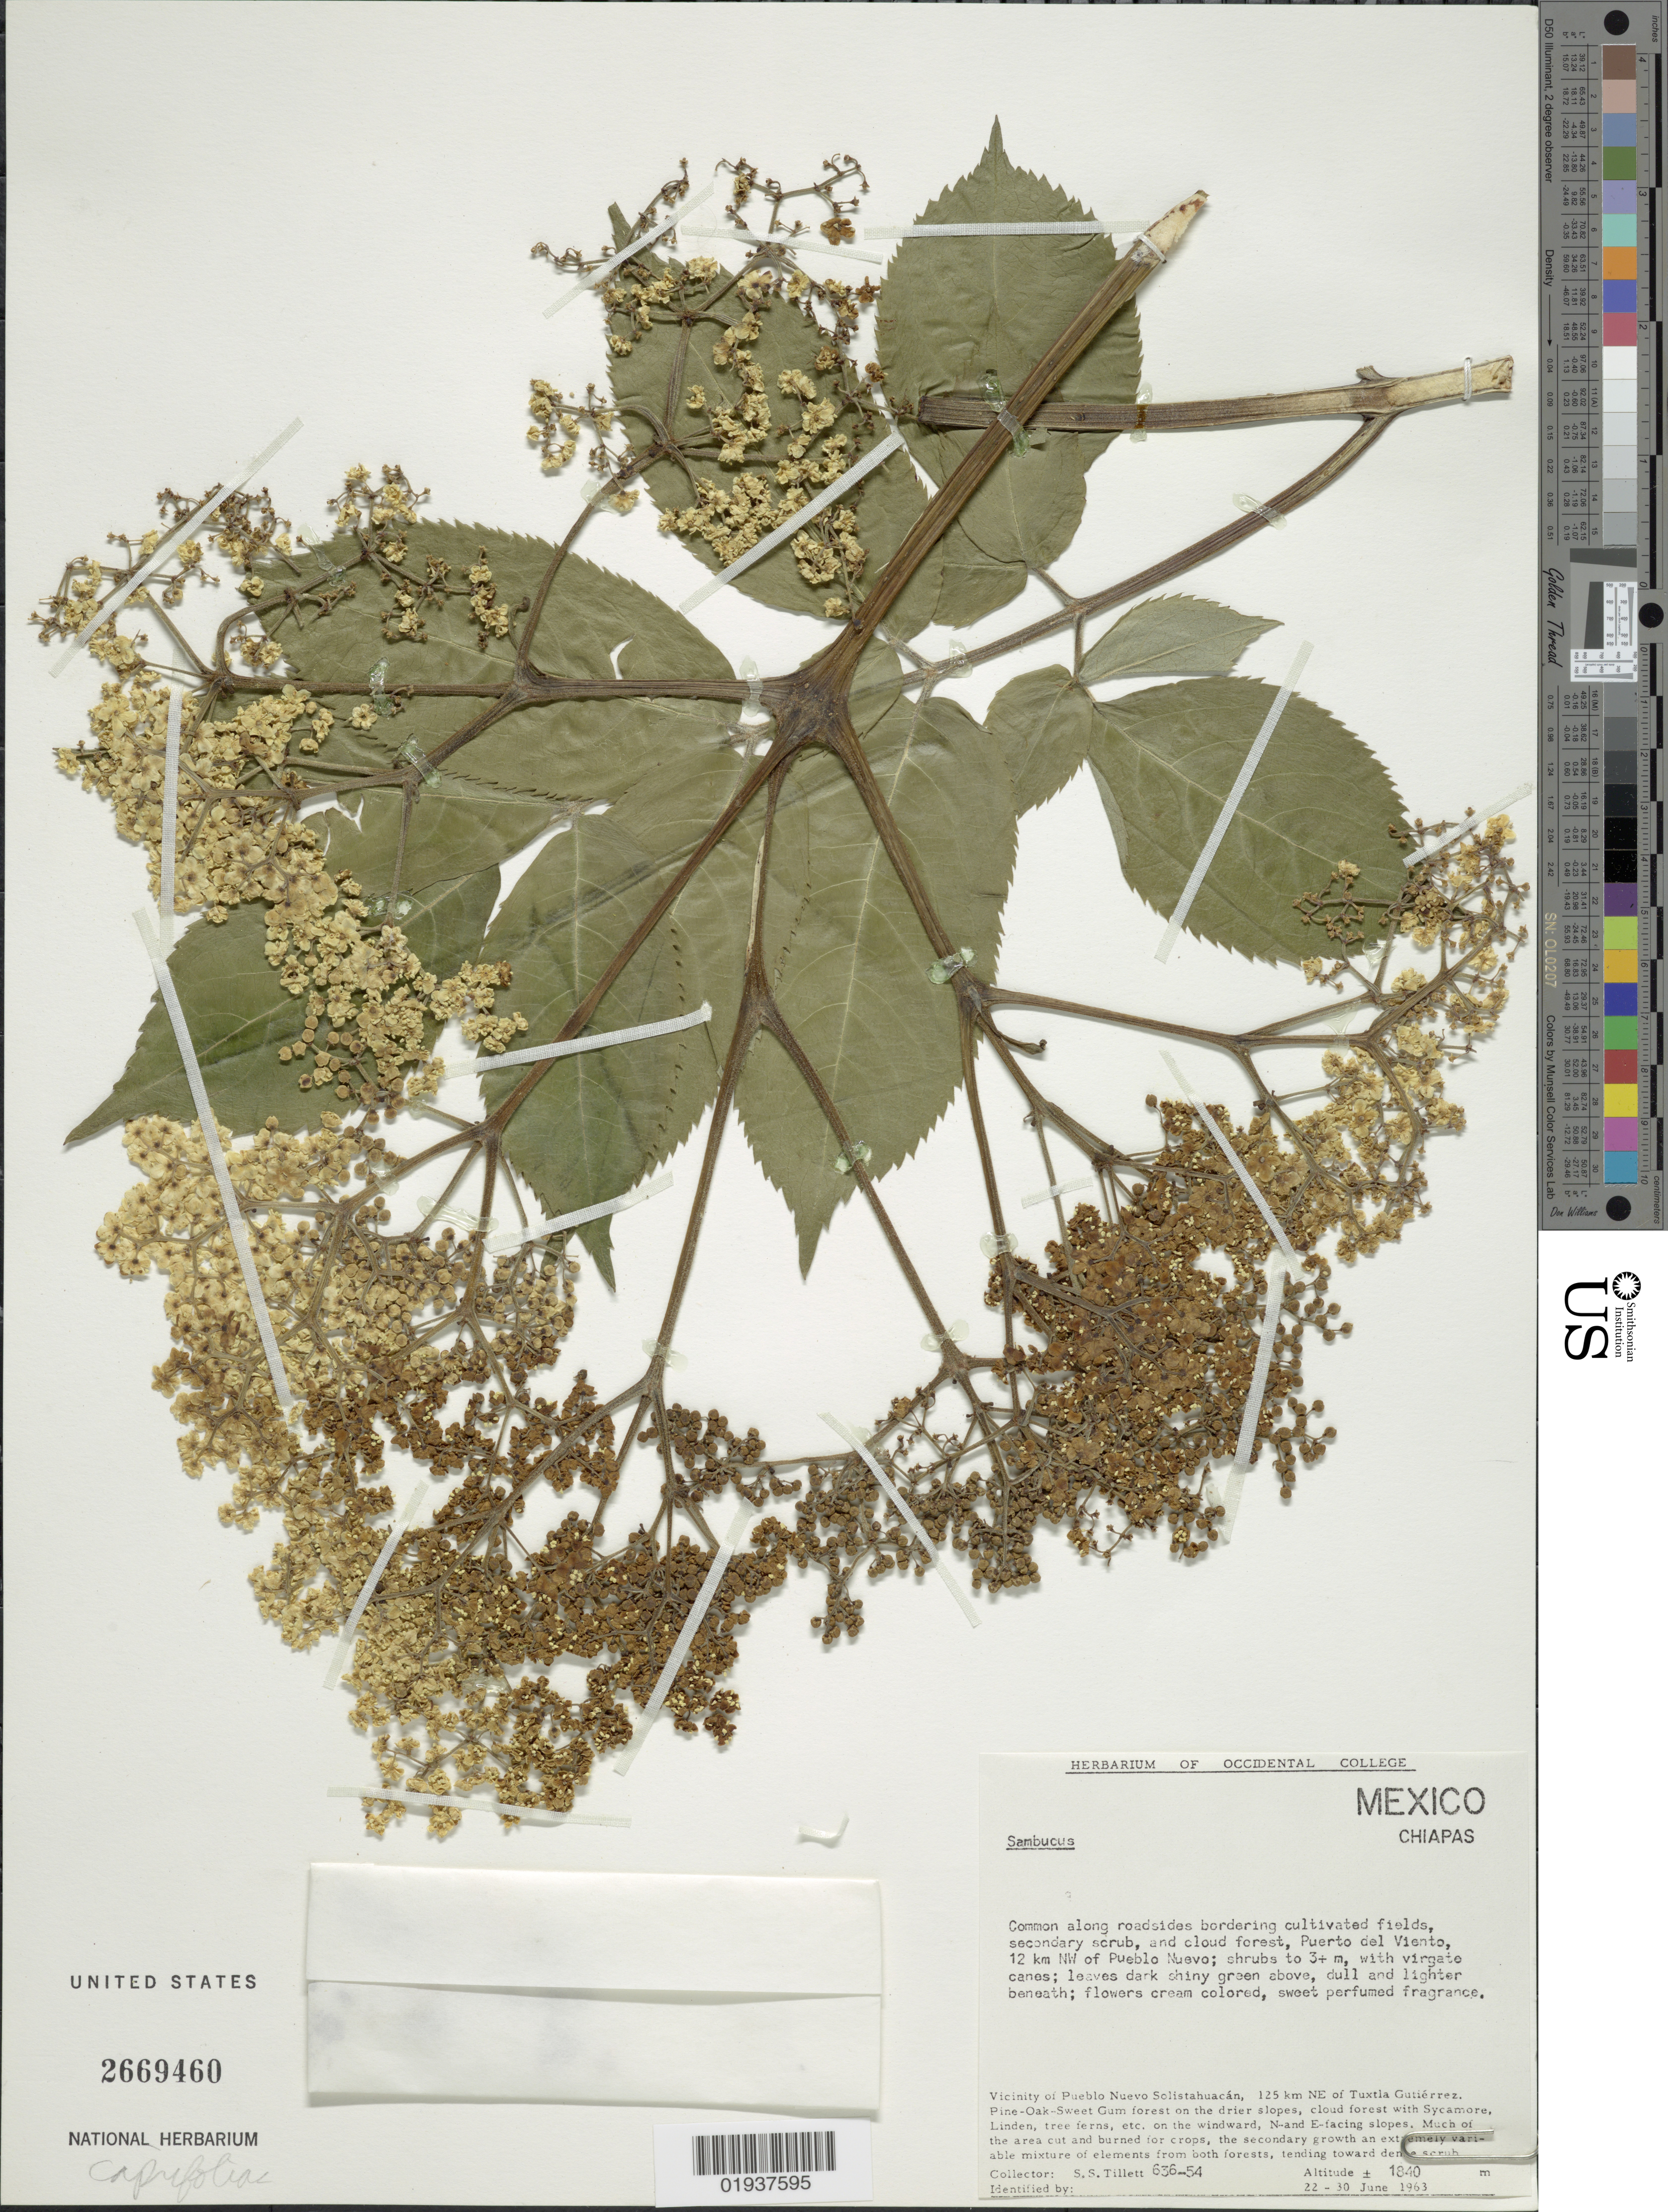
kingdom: Plantae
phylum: Tracheophyta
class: Magnoliopsida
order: Dipsacales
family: Viburnaceae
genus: Sambucus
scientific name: Sambucus sp.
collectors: S. S. Tillett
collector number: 636-54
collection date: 1963-06-22/1963-06-30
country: Mexico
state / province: Chiapas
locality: Puerto del Viento, 12 km NW of Pueblo Nuevo, Vicinity of Pueblo Nuevo Solistahuacán, 125 km NE of Tuxtla Gutiérrez.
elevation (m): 1840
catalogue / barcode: US 2669460